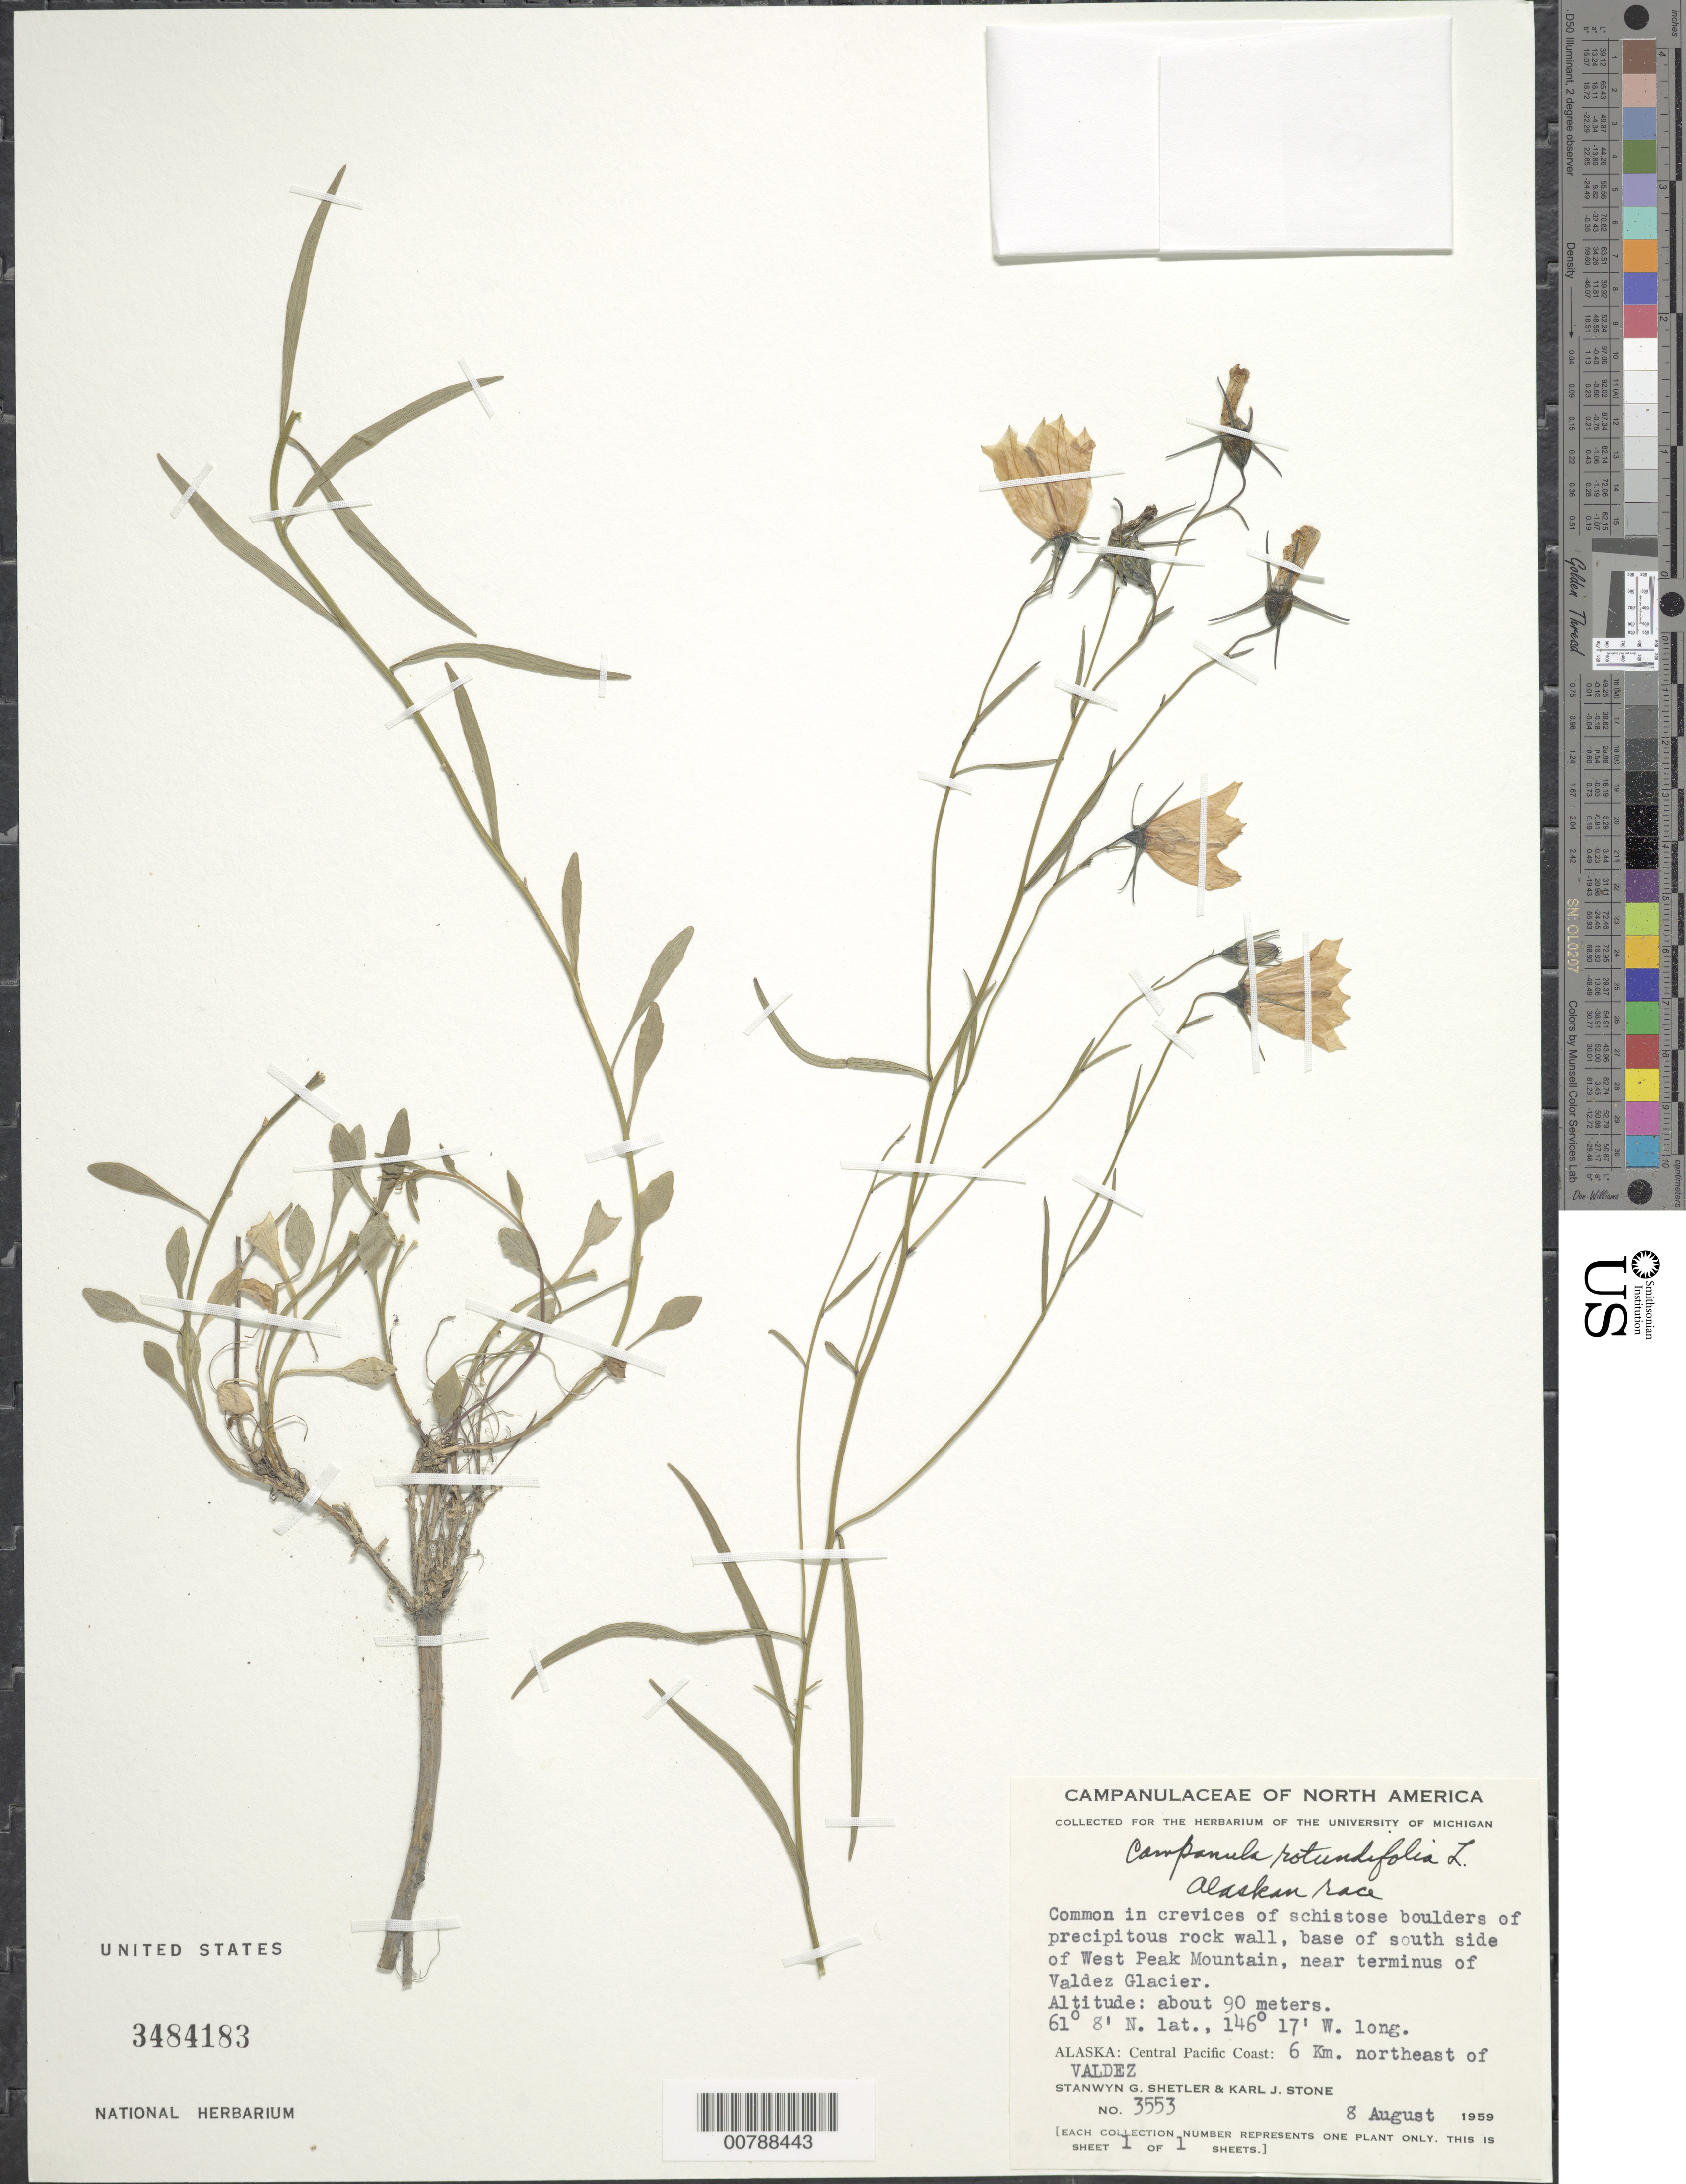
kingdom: Plantae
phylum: Tracheophyta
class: Magnoliopsida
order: Asterales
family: Campanulaceae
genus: Campanula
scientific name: Campanula rotundifolia L. Alaskan race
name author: L.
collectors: S. Shetler & K. J. Stone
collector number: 3553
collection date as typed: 8 August 1959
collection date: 1959-08-08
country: United States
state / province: Alaska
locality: Central Pacific Coast. Base of south side of West Peak Mountain, near terminus of Valdez Glacier. 6 km. northeast of Valdez.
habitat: Common in crevices of schistose boulders of precipitous rock wall, base of mountain.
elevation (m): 90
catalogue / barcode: US 3484183